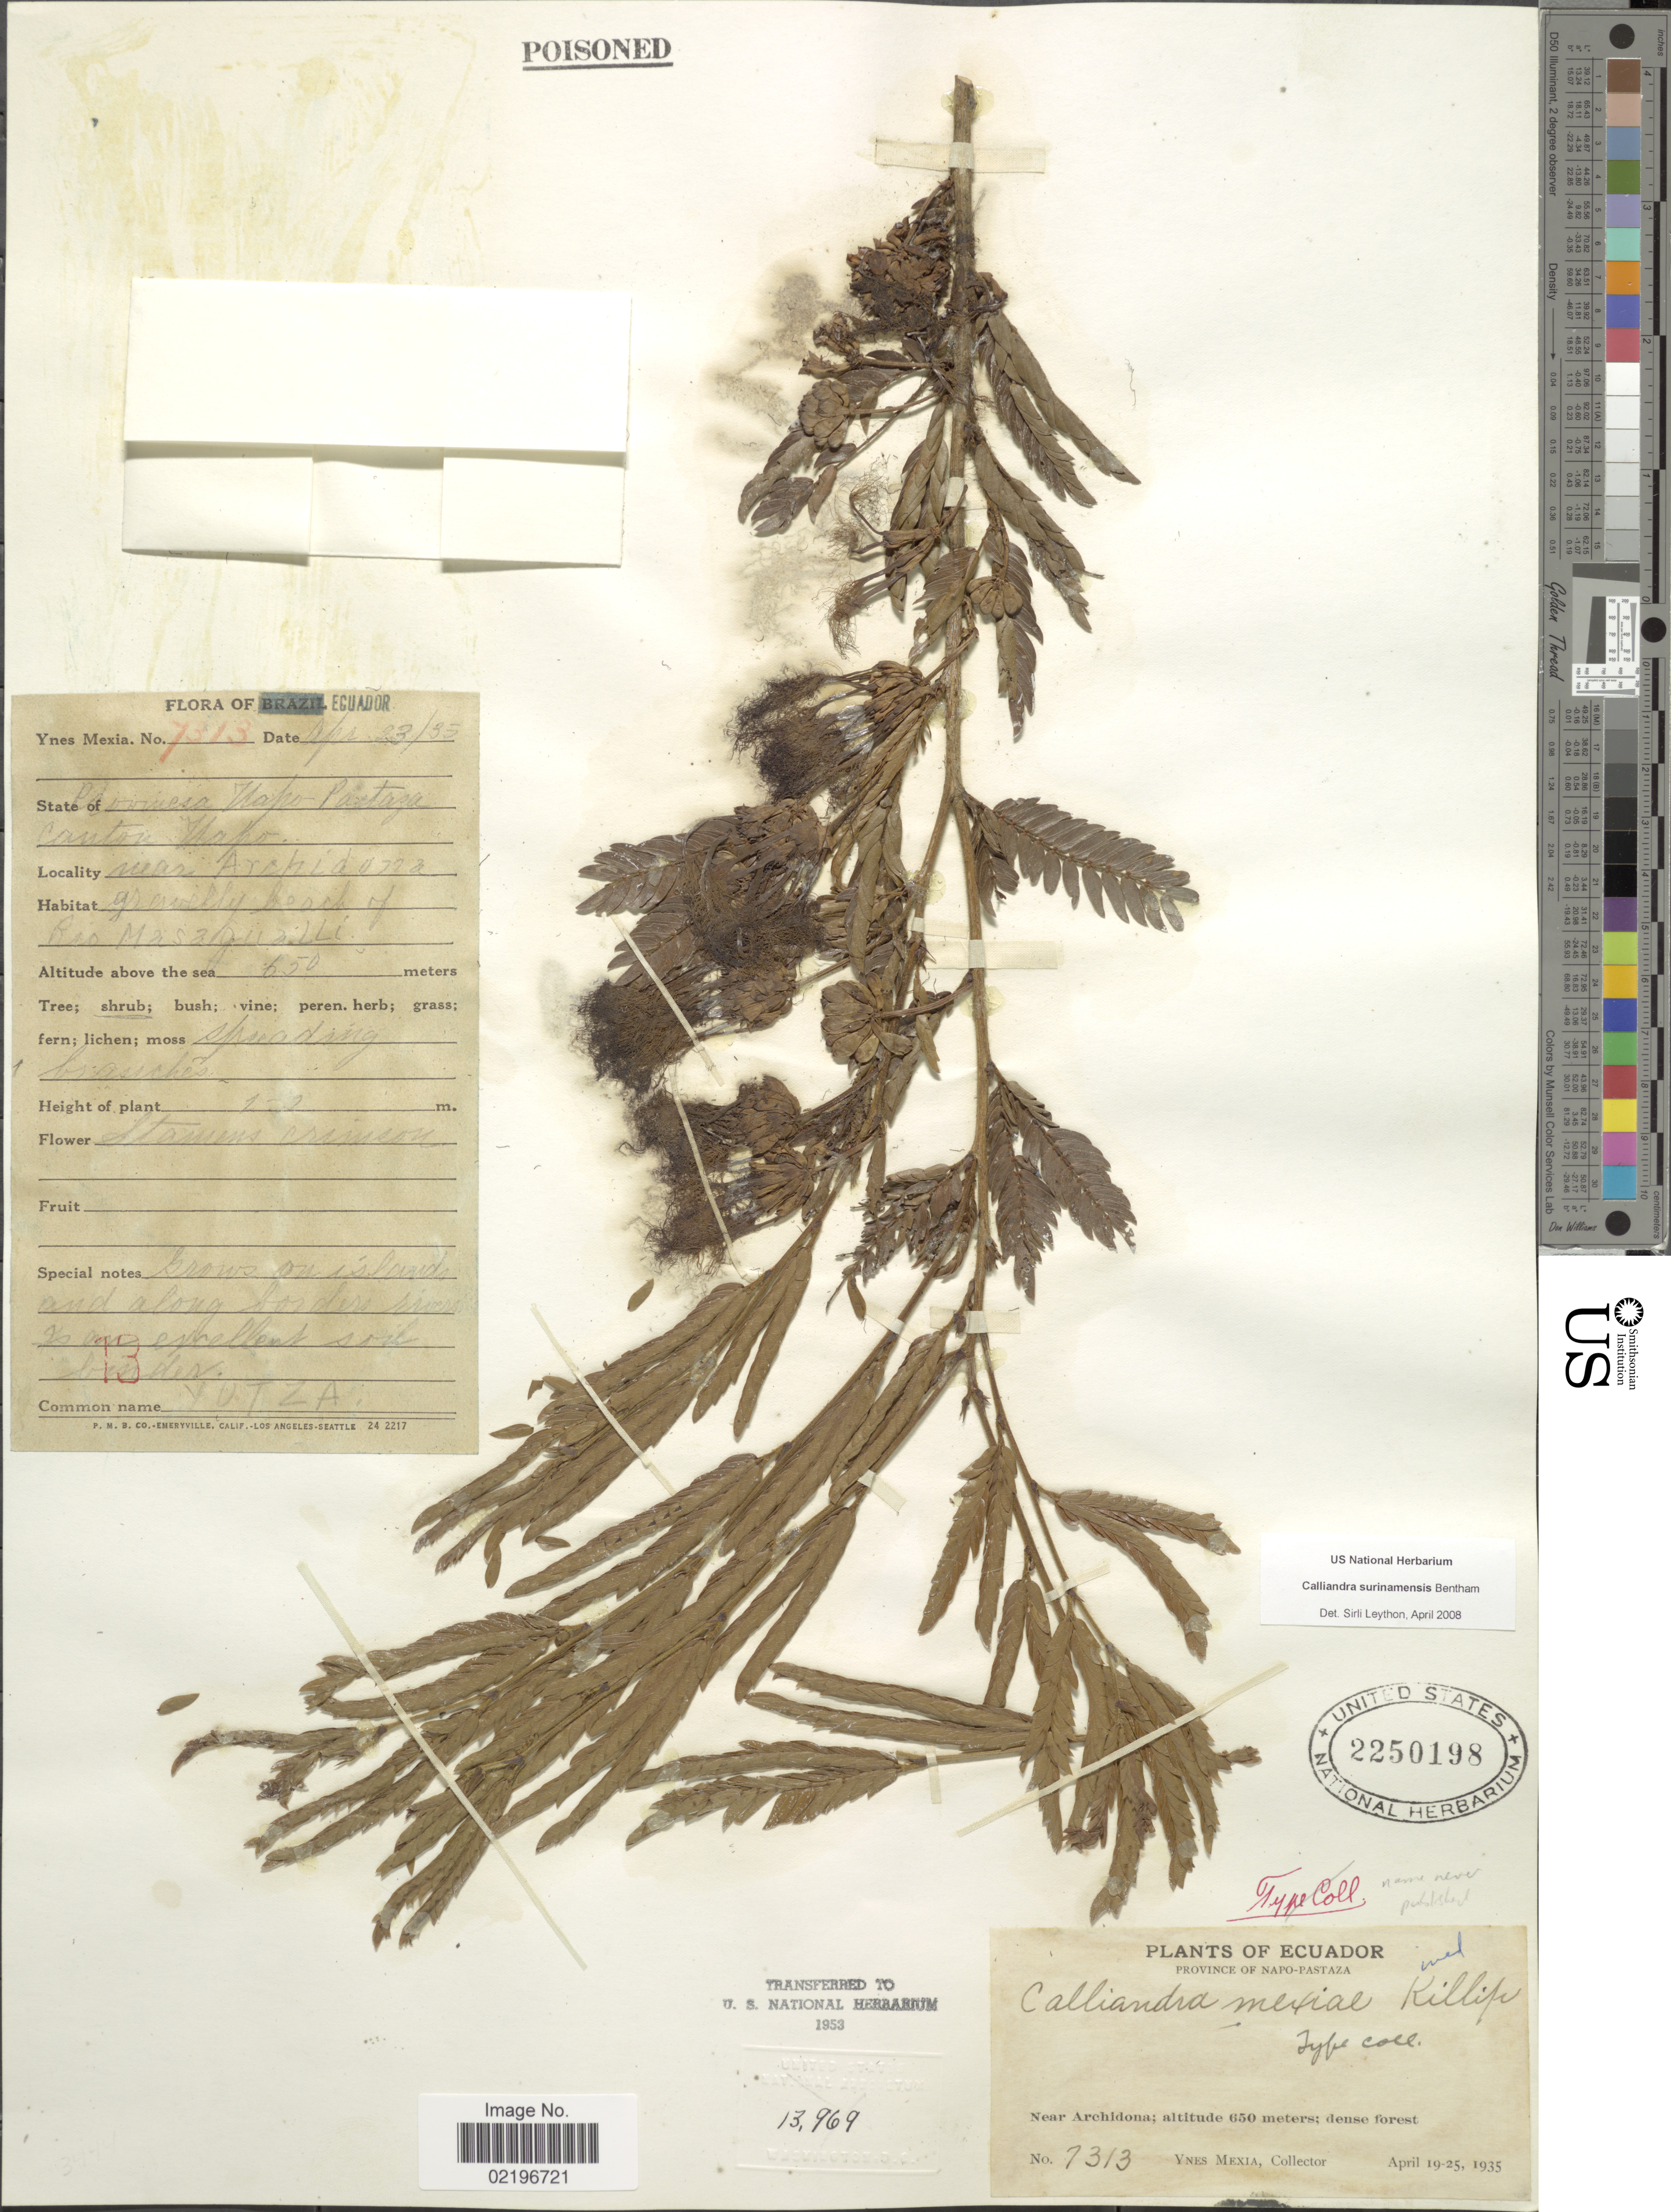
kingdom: Plantae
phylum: Tracheophyta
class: Magnoliopsida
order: Fabales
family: Fabaceae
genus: Calliandra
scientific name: Calliandra surinamensis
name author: Benth.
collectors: Y. Mexia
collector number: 7313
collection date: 1935-04-23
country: Ecuador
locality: Napo - Pastaza. Canton Mapo. Near Archidona.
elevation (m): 650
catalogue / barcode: US 2250198